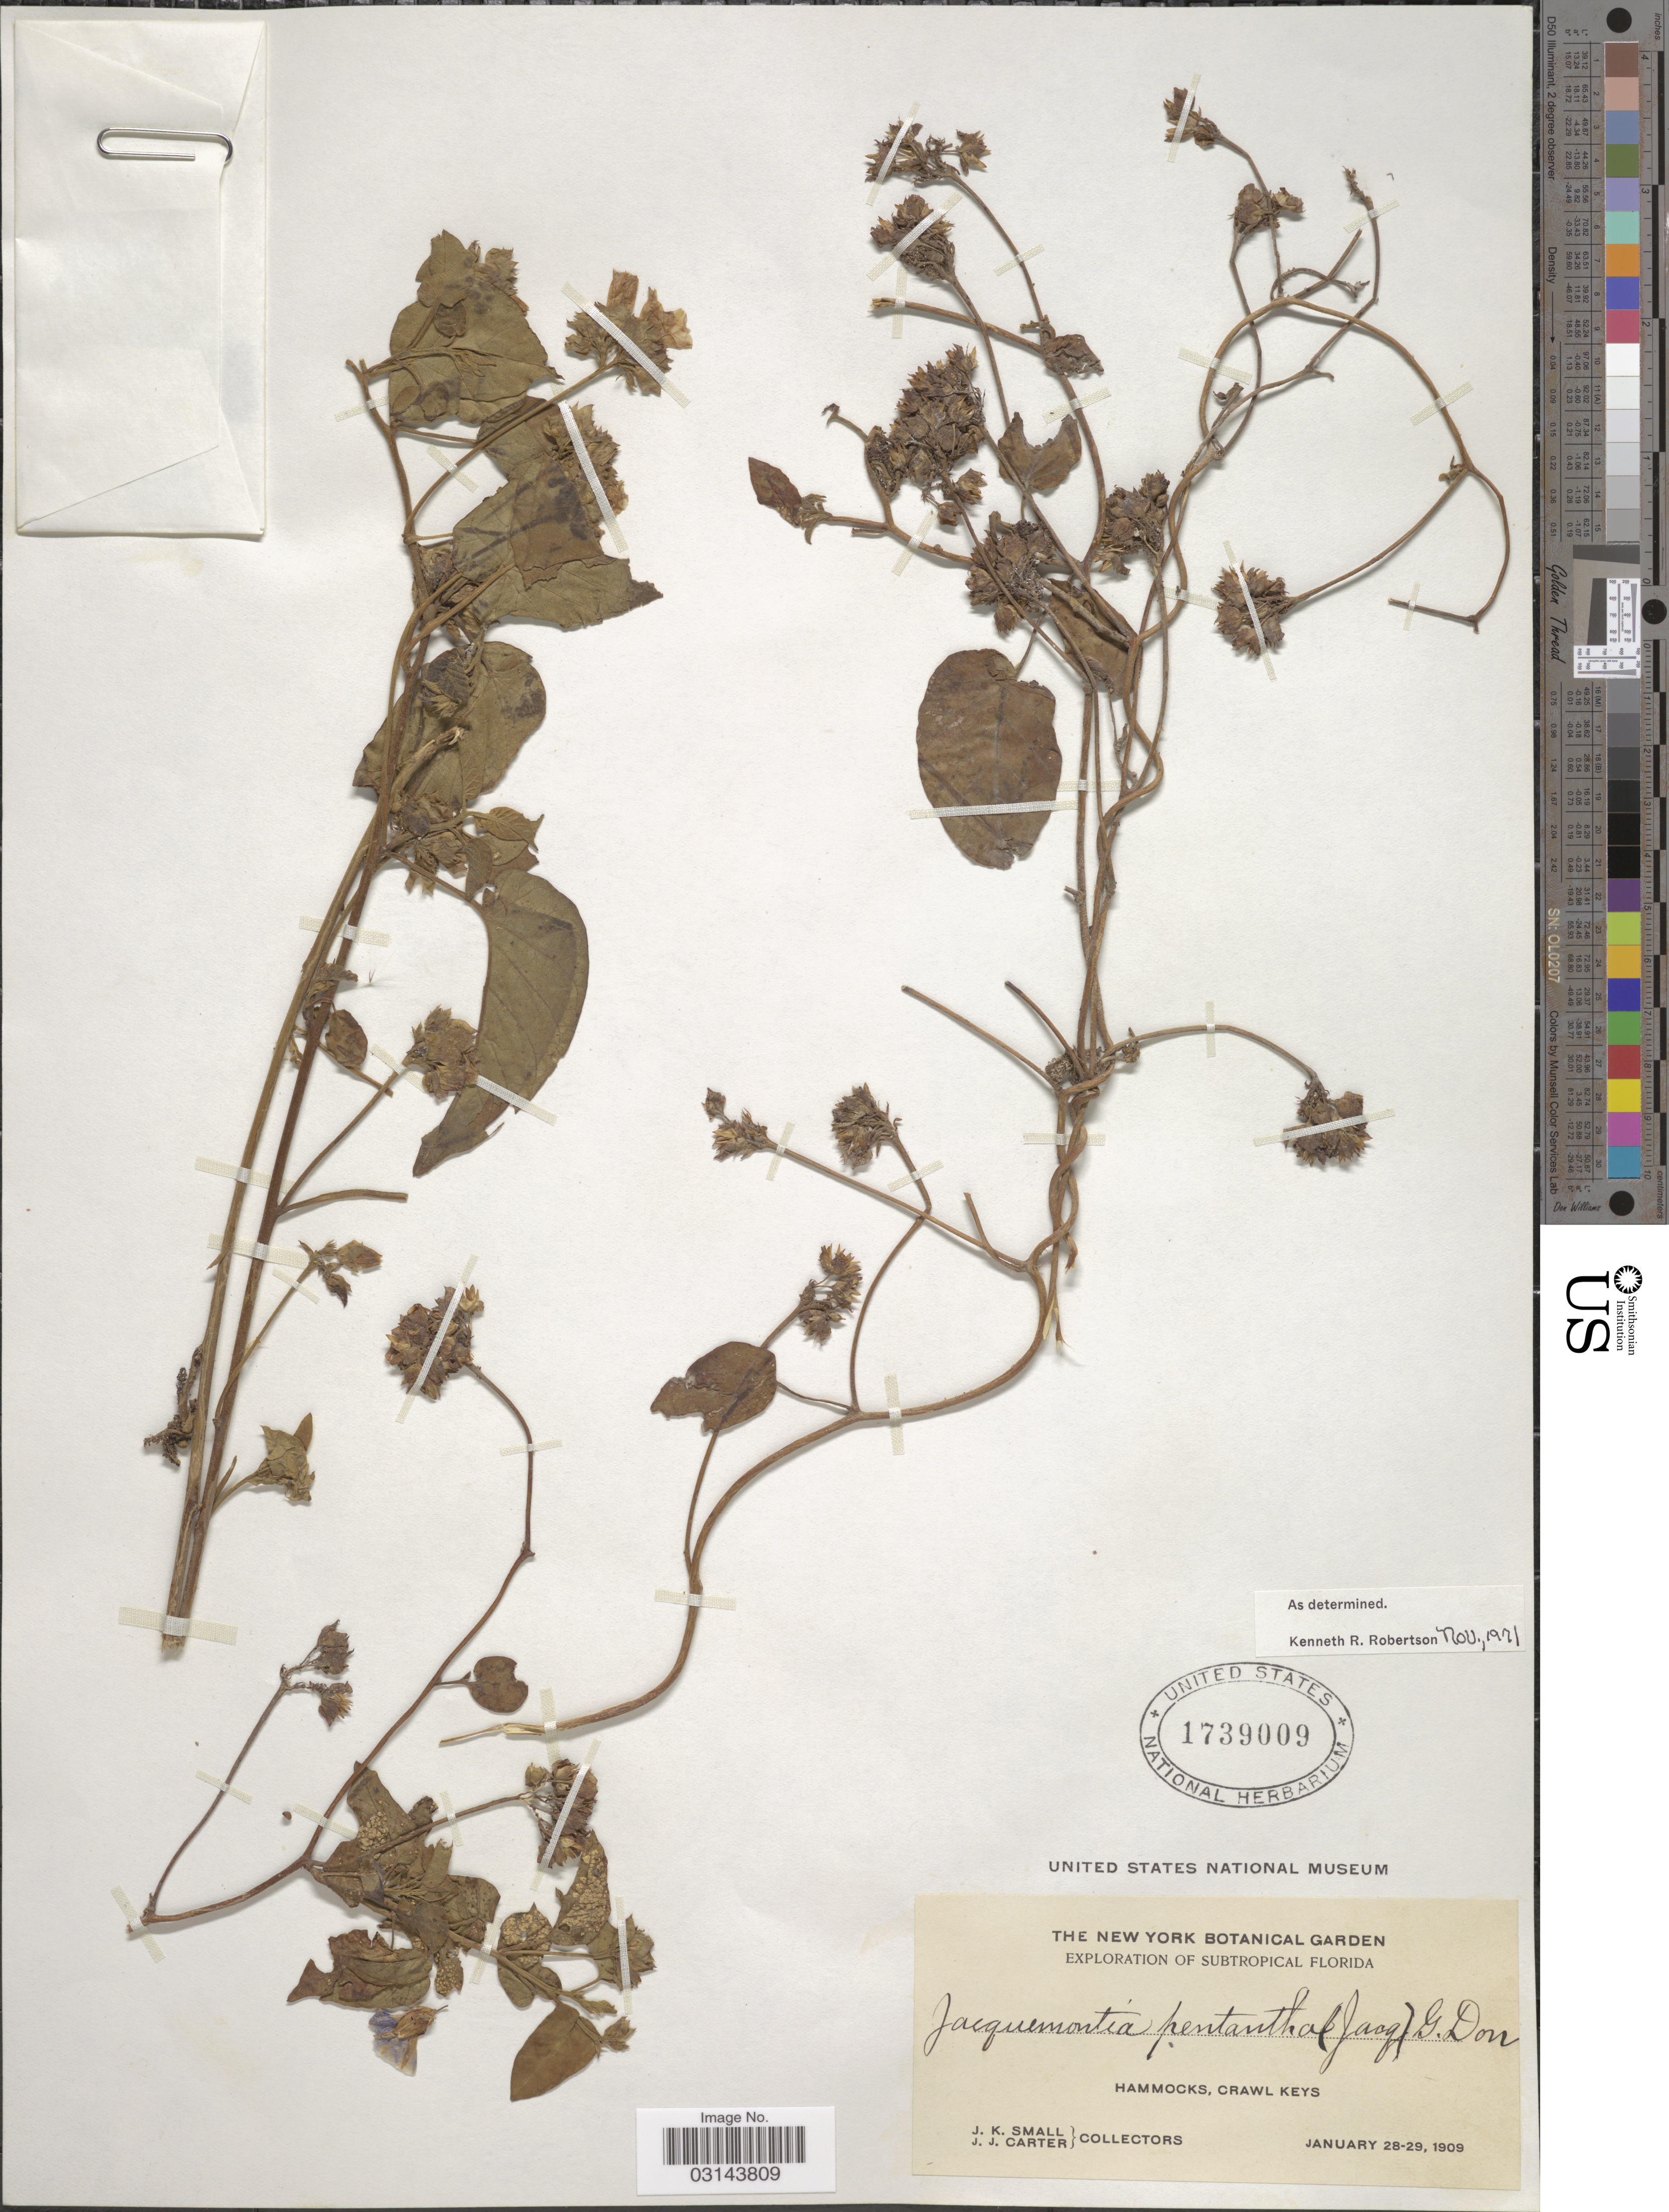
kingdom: Plantae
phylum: Tracheophyta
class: Magnoliopsida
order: Solanales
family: Convolvulaceae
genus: Jacquemontia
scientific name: Jacquemontia pentanthos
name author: (Jacq.) G. Don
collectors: J. K. Small & J. Carter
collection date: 1909-01-28/1909-01-29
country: United States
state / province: Florida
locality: Subtropical Florida. Hammock, Crawl Keys.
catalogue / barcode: US 1739009